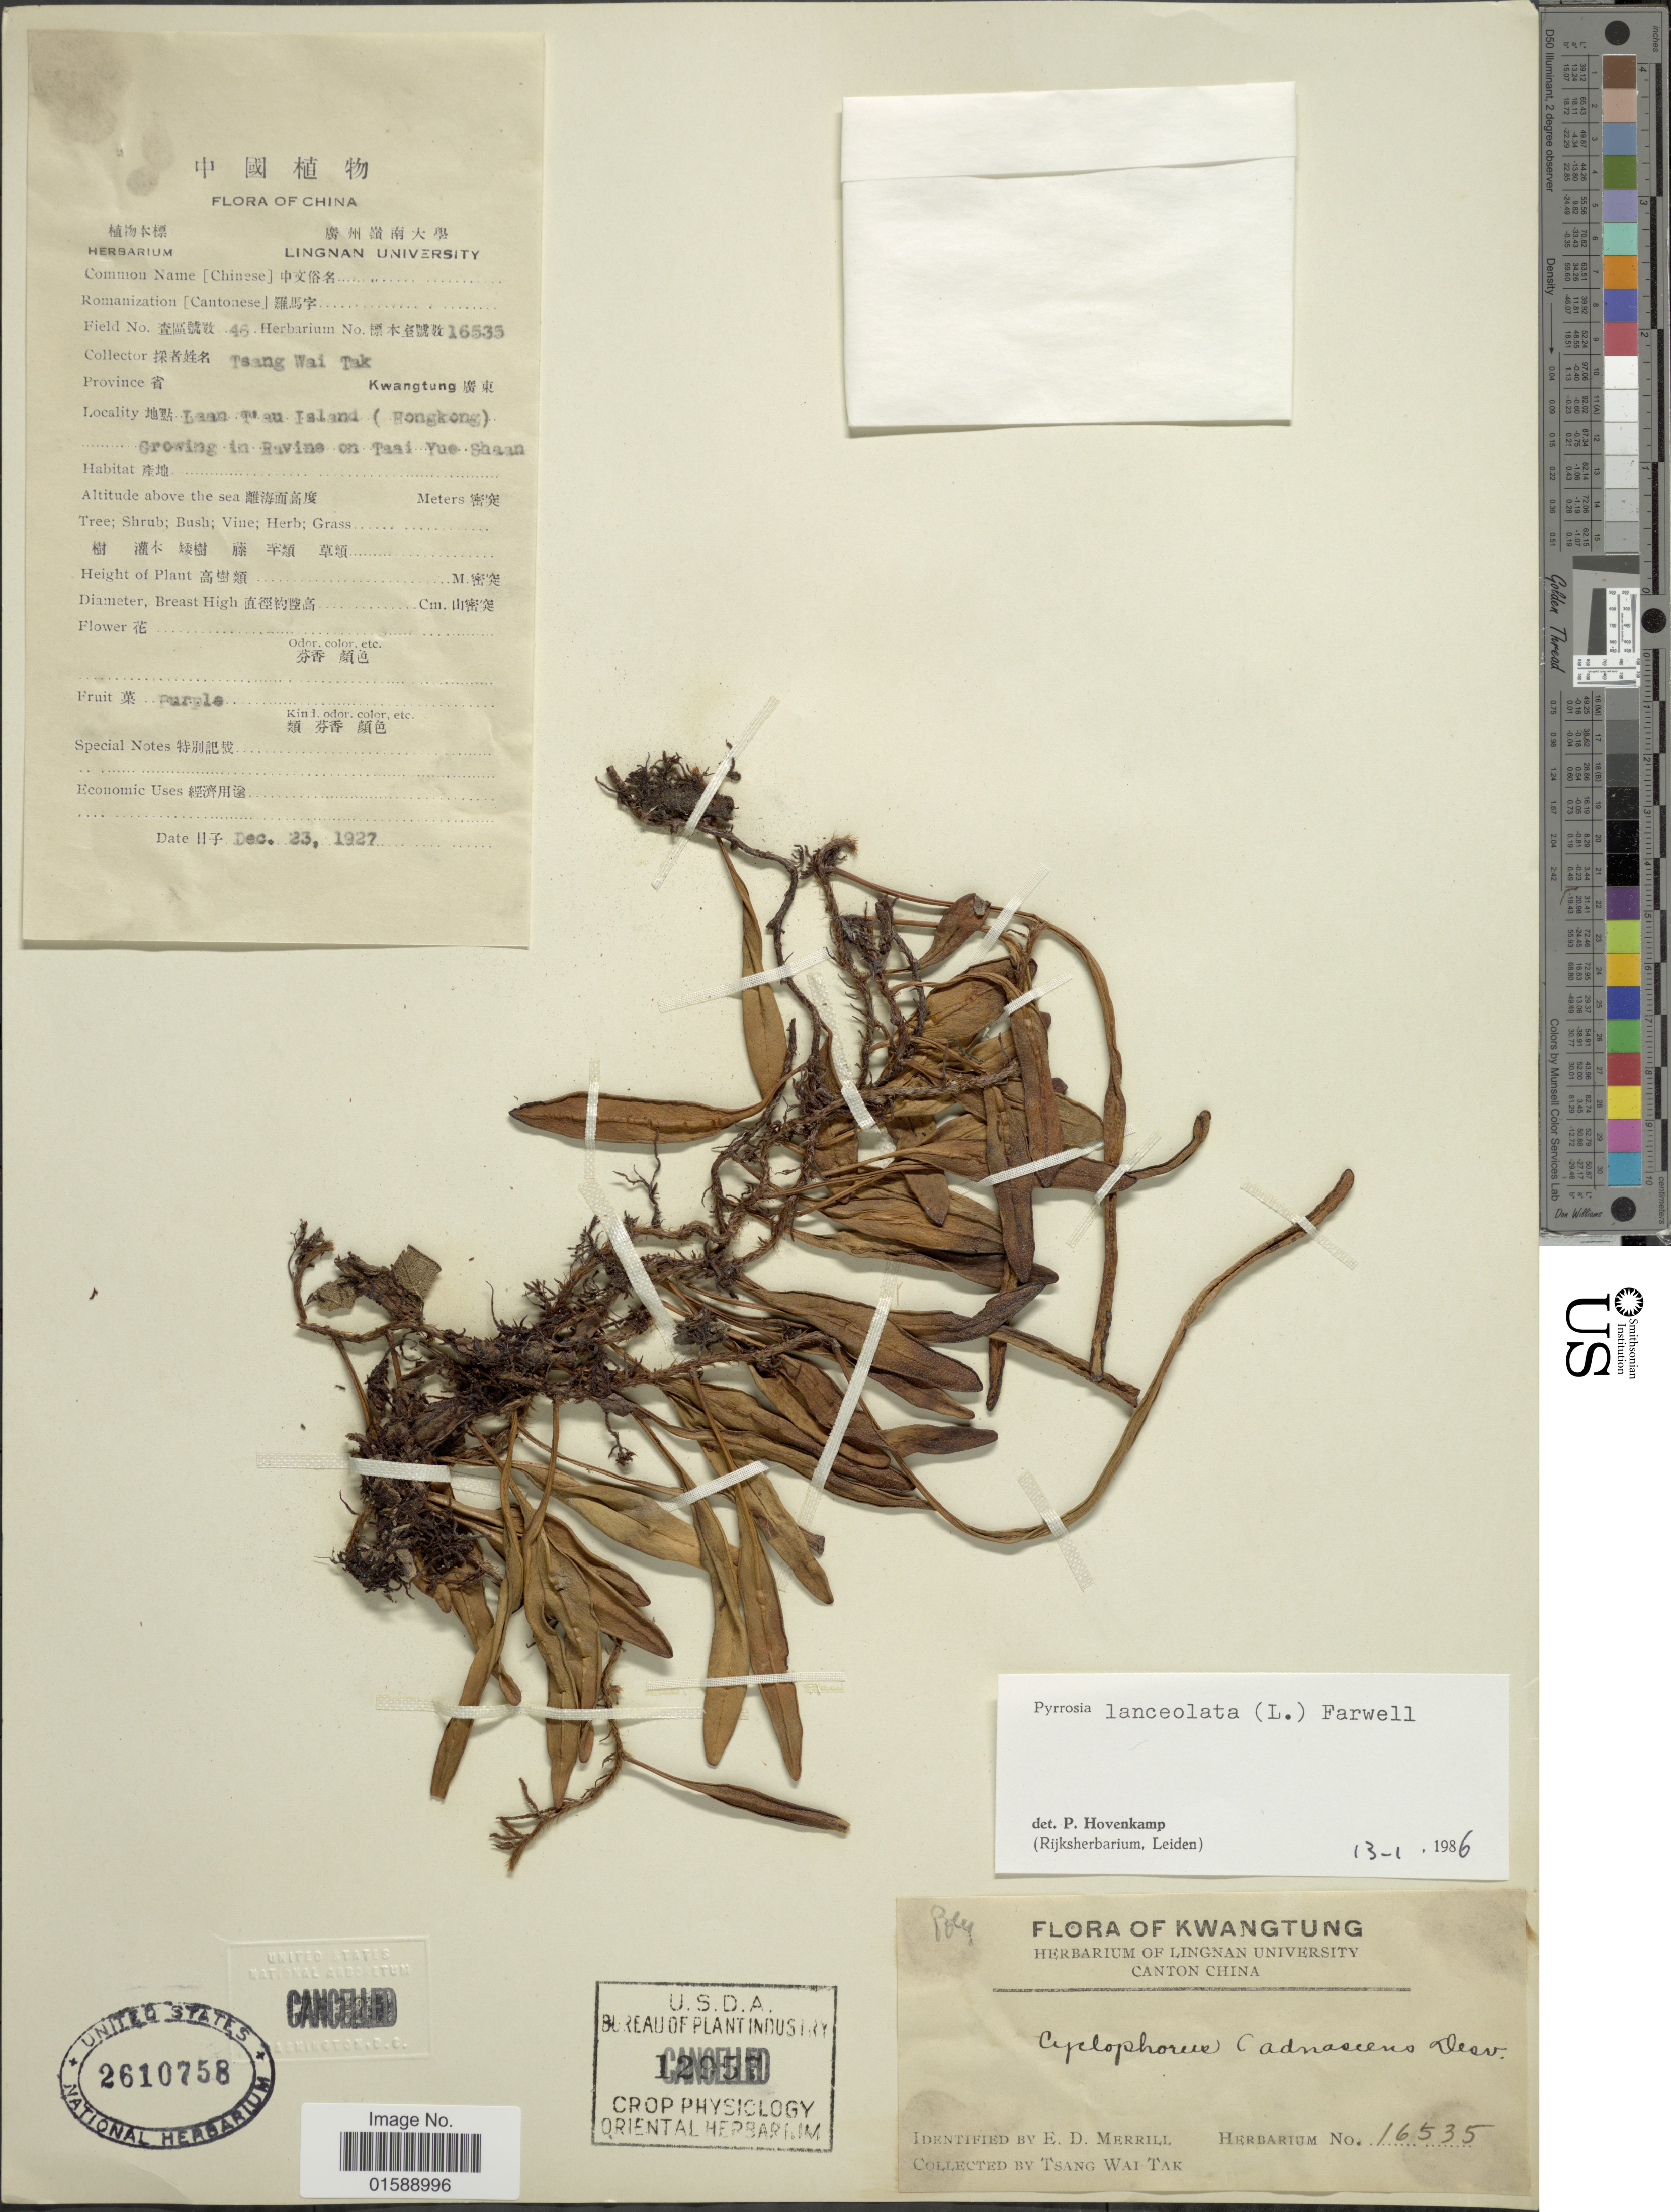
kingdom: Plantae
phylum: Tracheophyta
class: Polypodiopsida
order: Polypodiales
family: Polypodiaceae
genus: Pyrrosia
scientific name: Pyrrosia lanceolata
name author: (L.) Farw.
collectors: W. T. Tsang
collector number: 46/16535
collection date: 1927-12-23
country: China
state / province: Hong Kong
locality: Laan T' au Island (Hongkong). Growing in ravine on Tsai Yue Shaan [interpreted]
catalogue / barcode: US 2610758